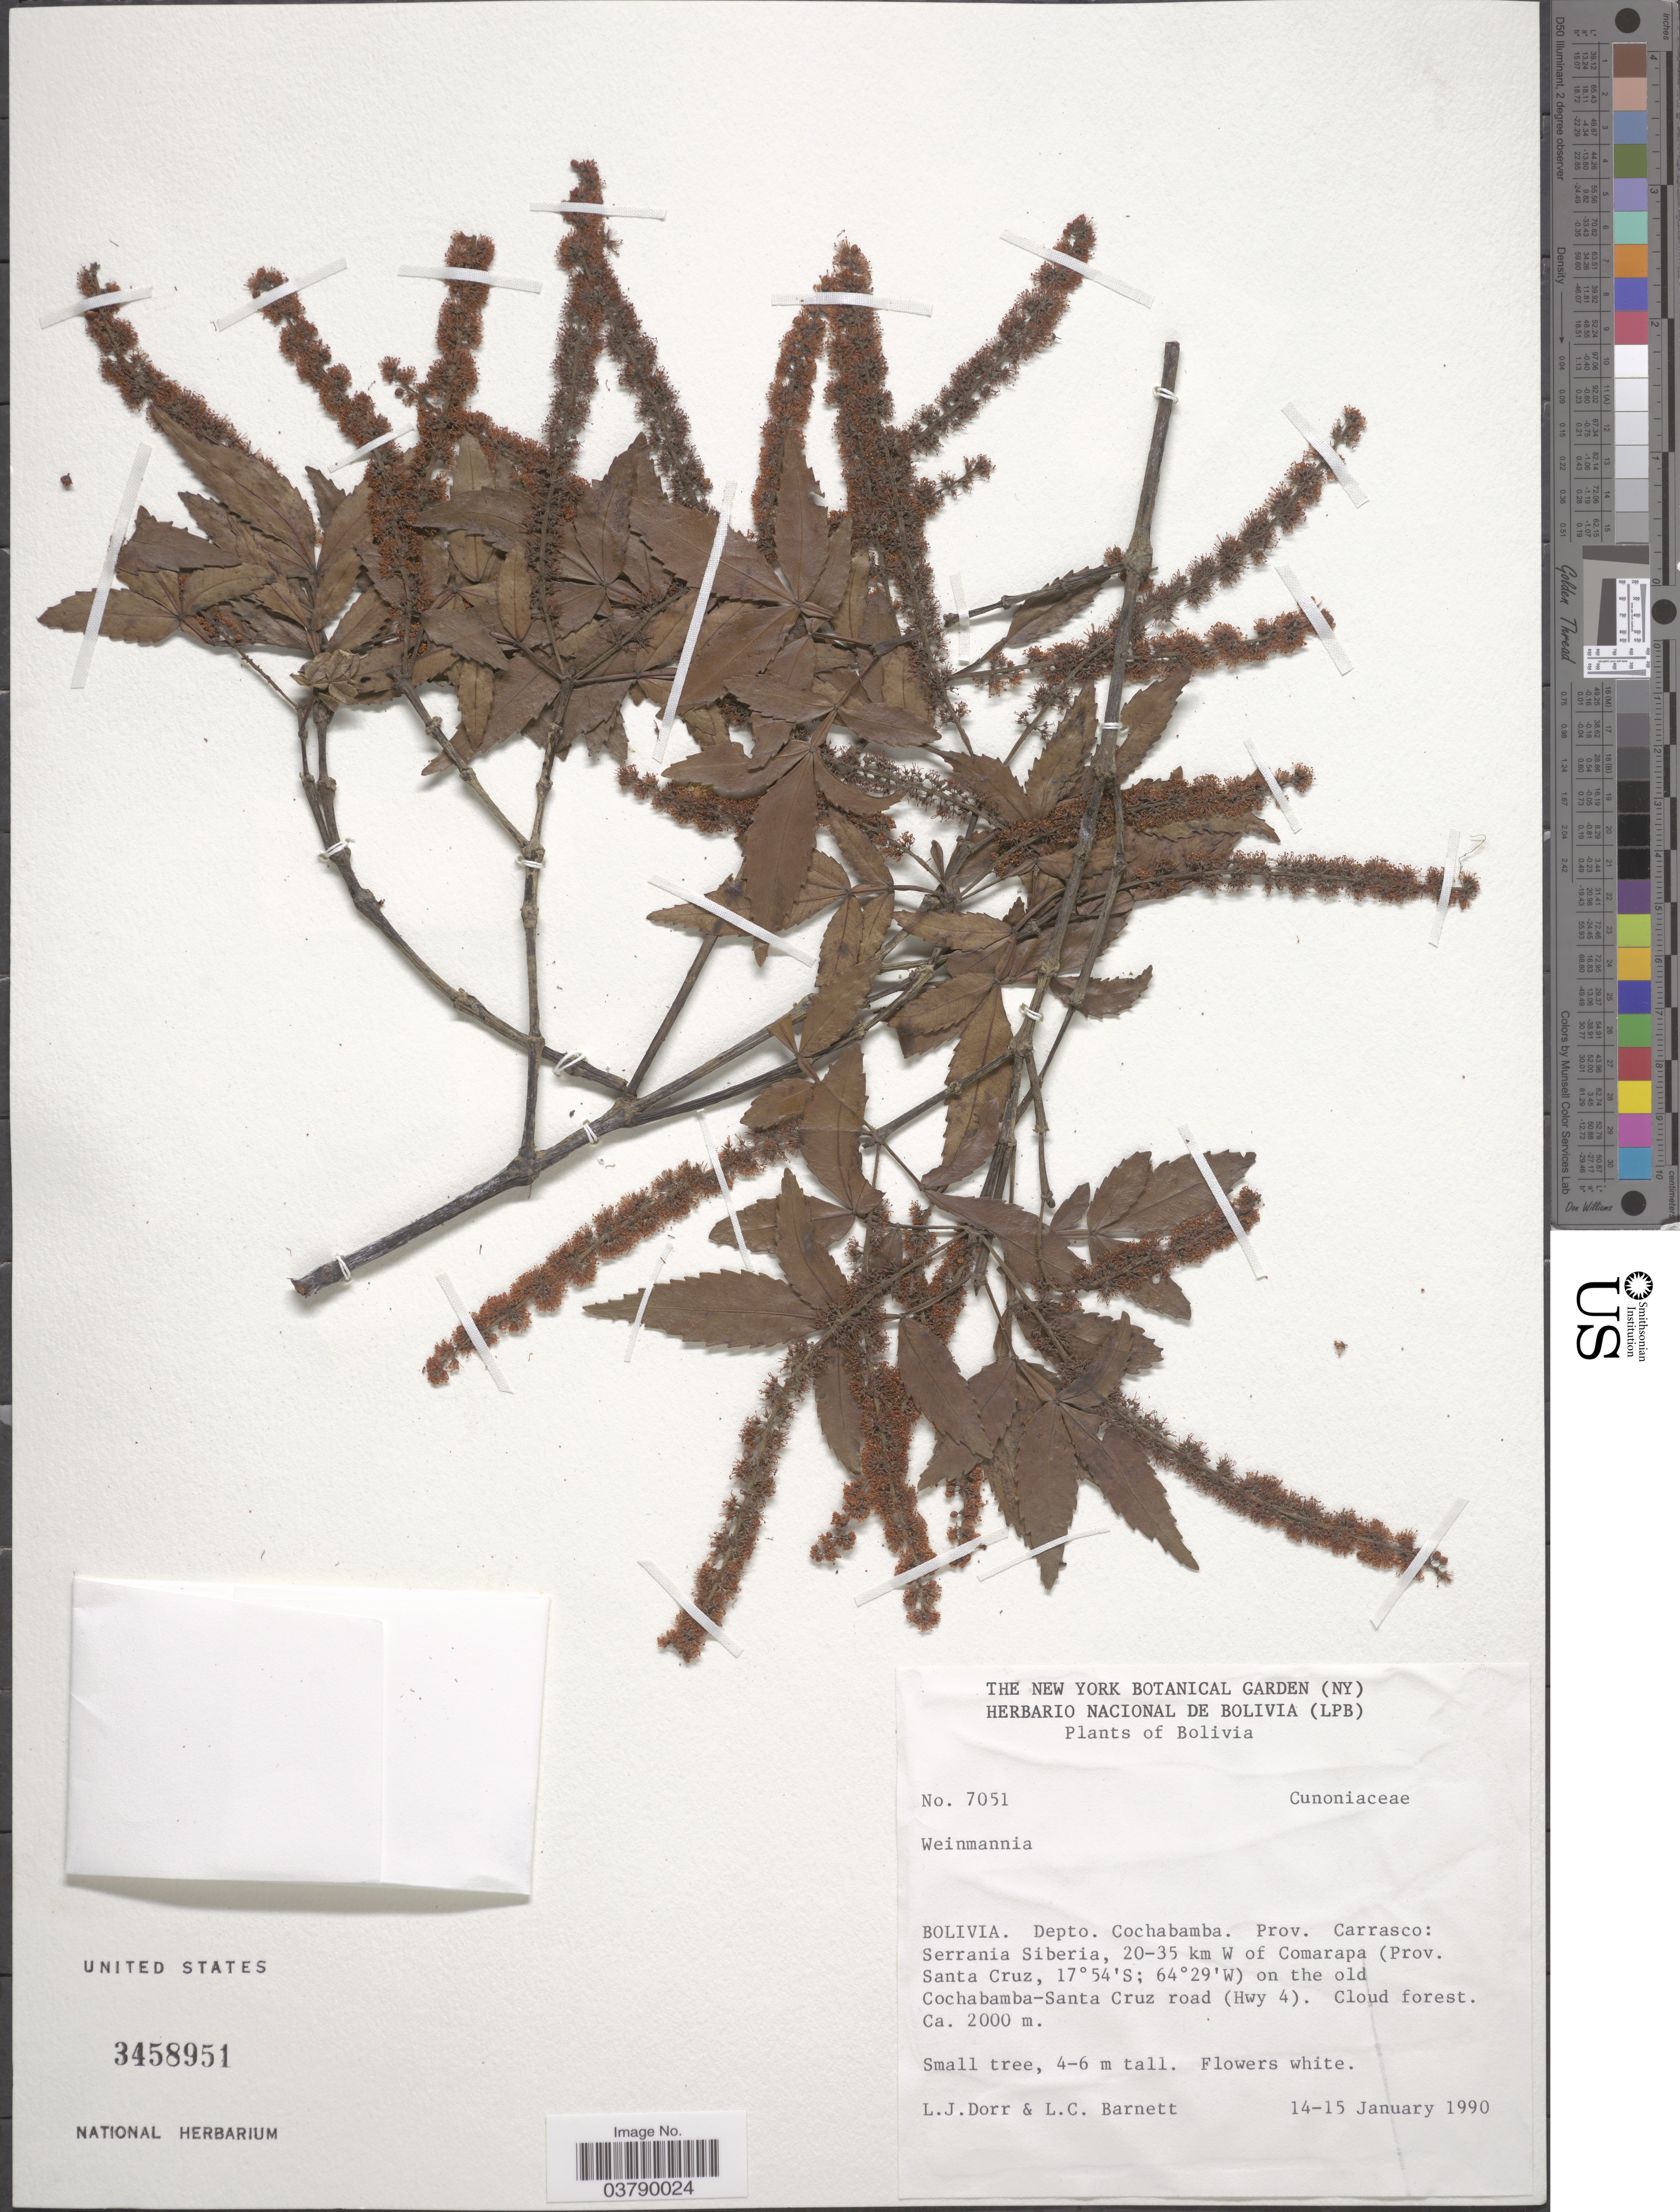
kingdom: Plantae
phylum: Tracheophyta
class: Magnoliopsida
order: Oxalidales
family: Cunoniaceae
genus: Weinmannia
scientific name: Weinmannia sp.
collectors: L. J. Dorr & L. C. Barnett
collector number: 7051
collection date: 1990-01-14/1990-01-15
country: Bolivia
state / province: Cochabamba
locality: Depto. Cochabamba. Prov. Carrasco: Serrania Siberia, 20-35 km W of Comarapa (Prov. Santa Cruz) on the old Cochabamba - Santa Cruz road (Hwy 4).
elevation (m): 2000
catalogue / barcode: US 3458951